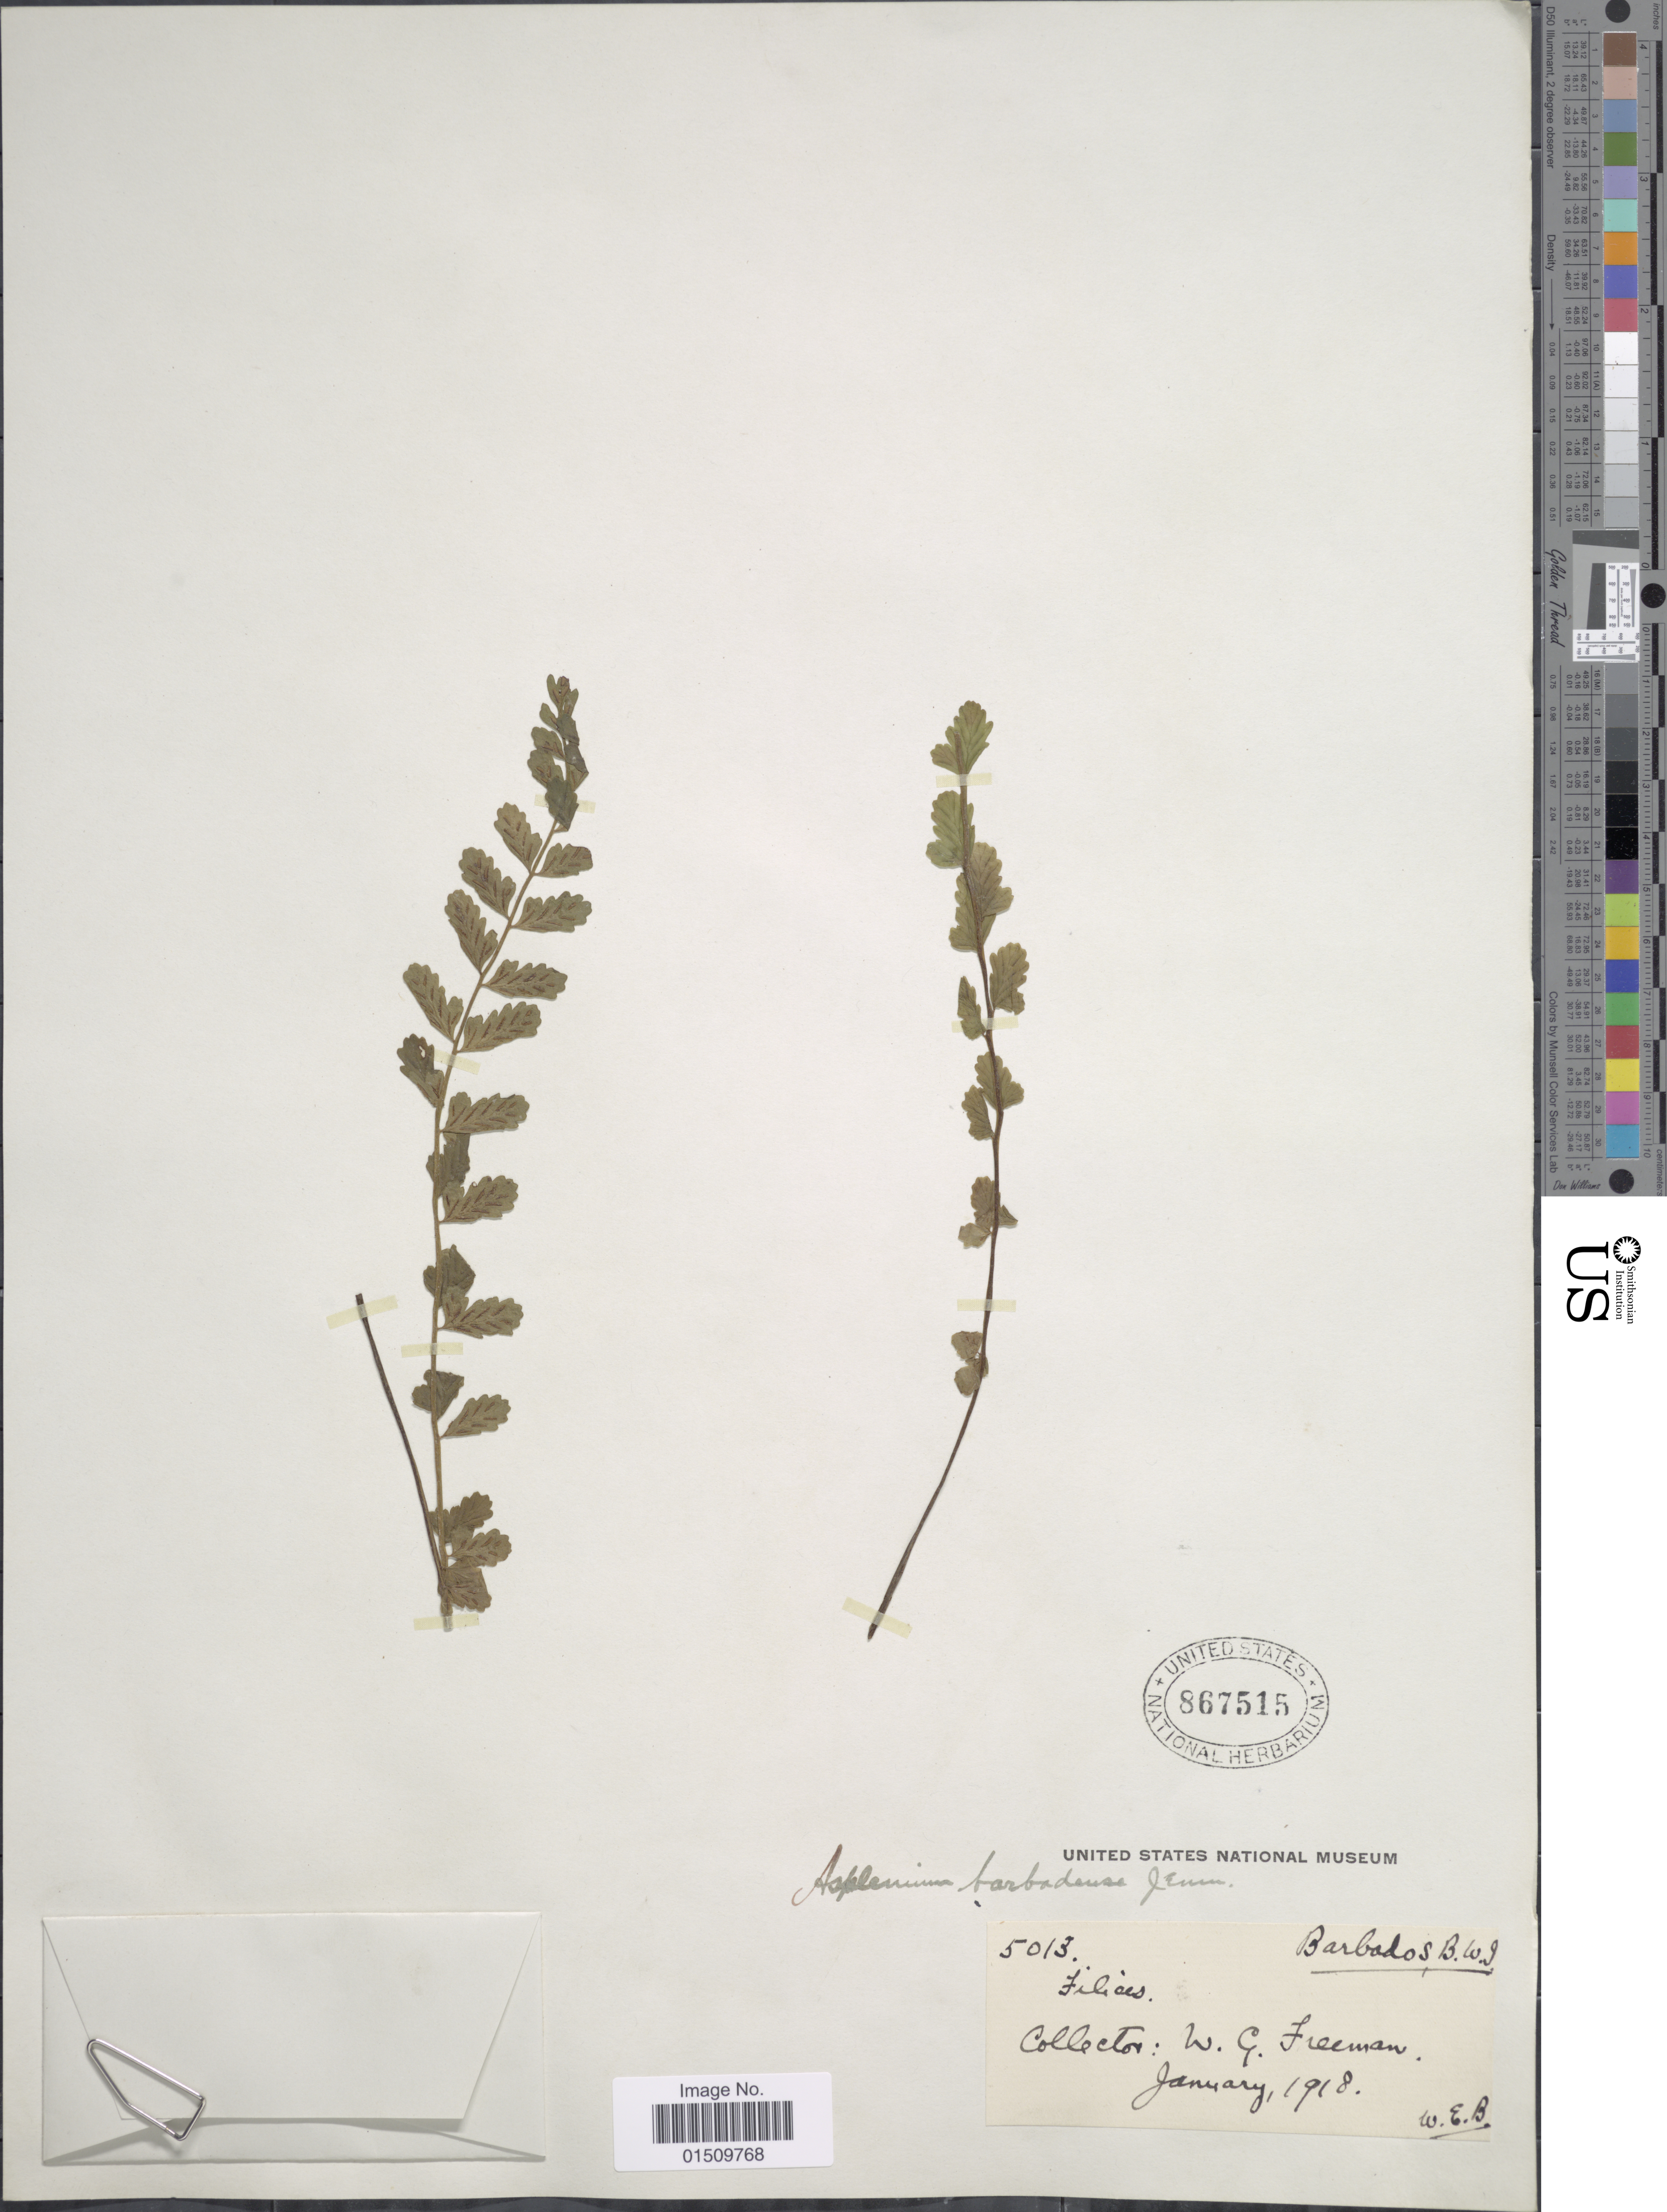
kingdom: Plantae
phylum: Tracheophyta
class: Polypodiopsida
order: Polypodiales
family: Aspleniaceae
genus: Asplenium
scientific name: Asplenium trichomanes-dentatum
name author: L.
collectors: W. Freeman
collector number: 5013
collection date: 1918-01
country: Barbados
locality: Barbados, B.W.I.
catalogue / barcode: US 867515